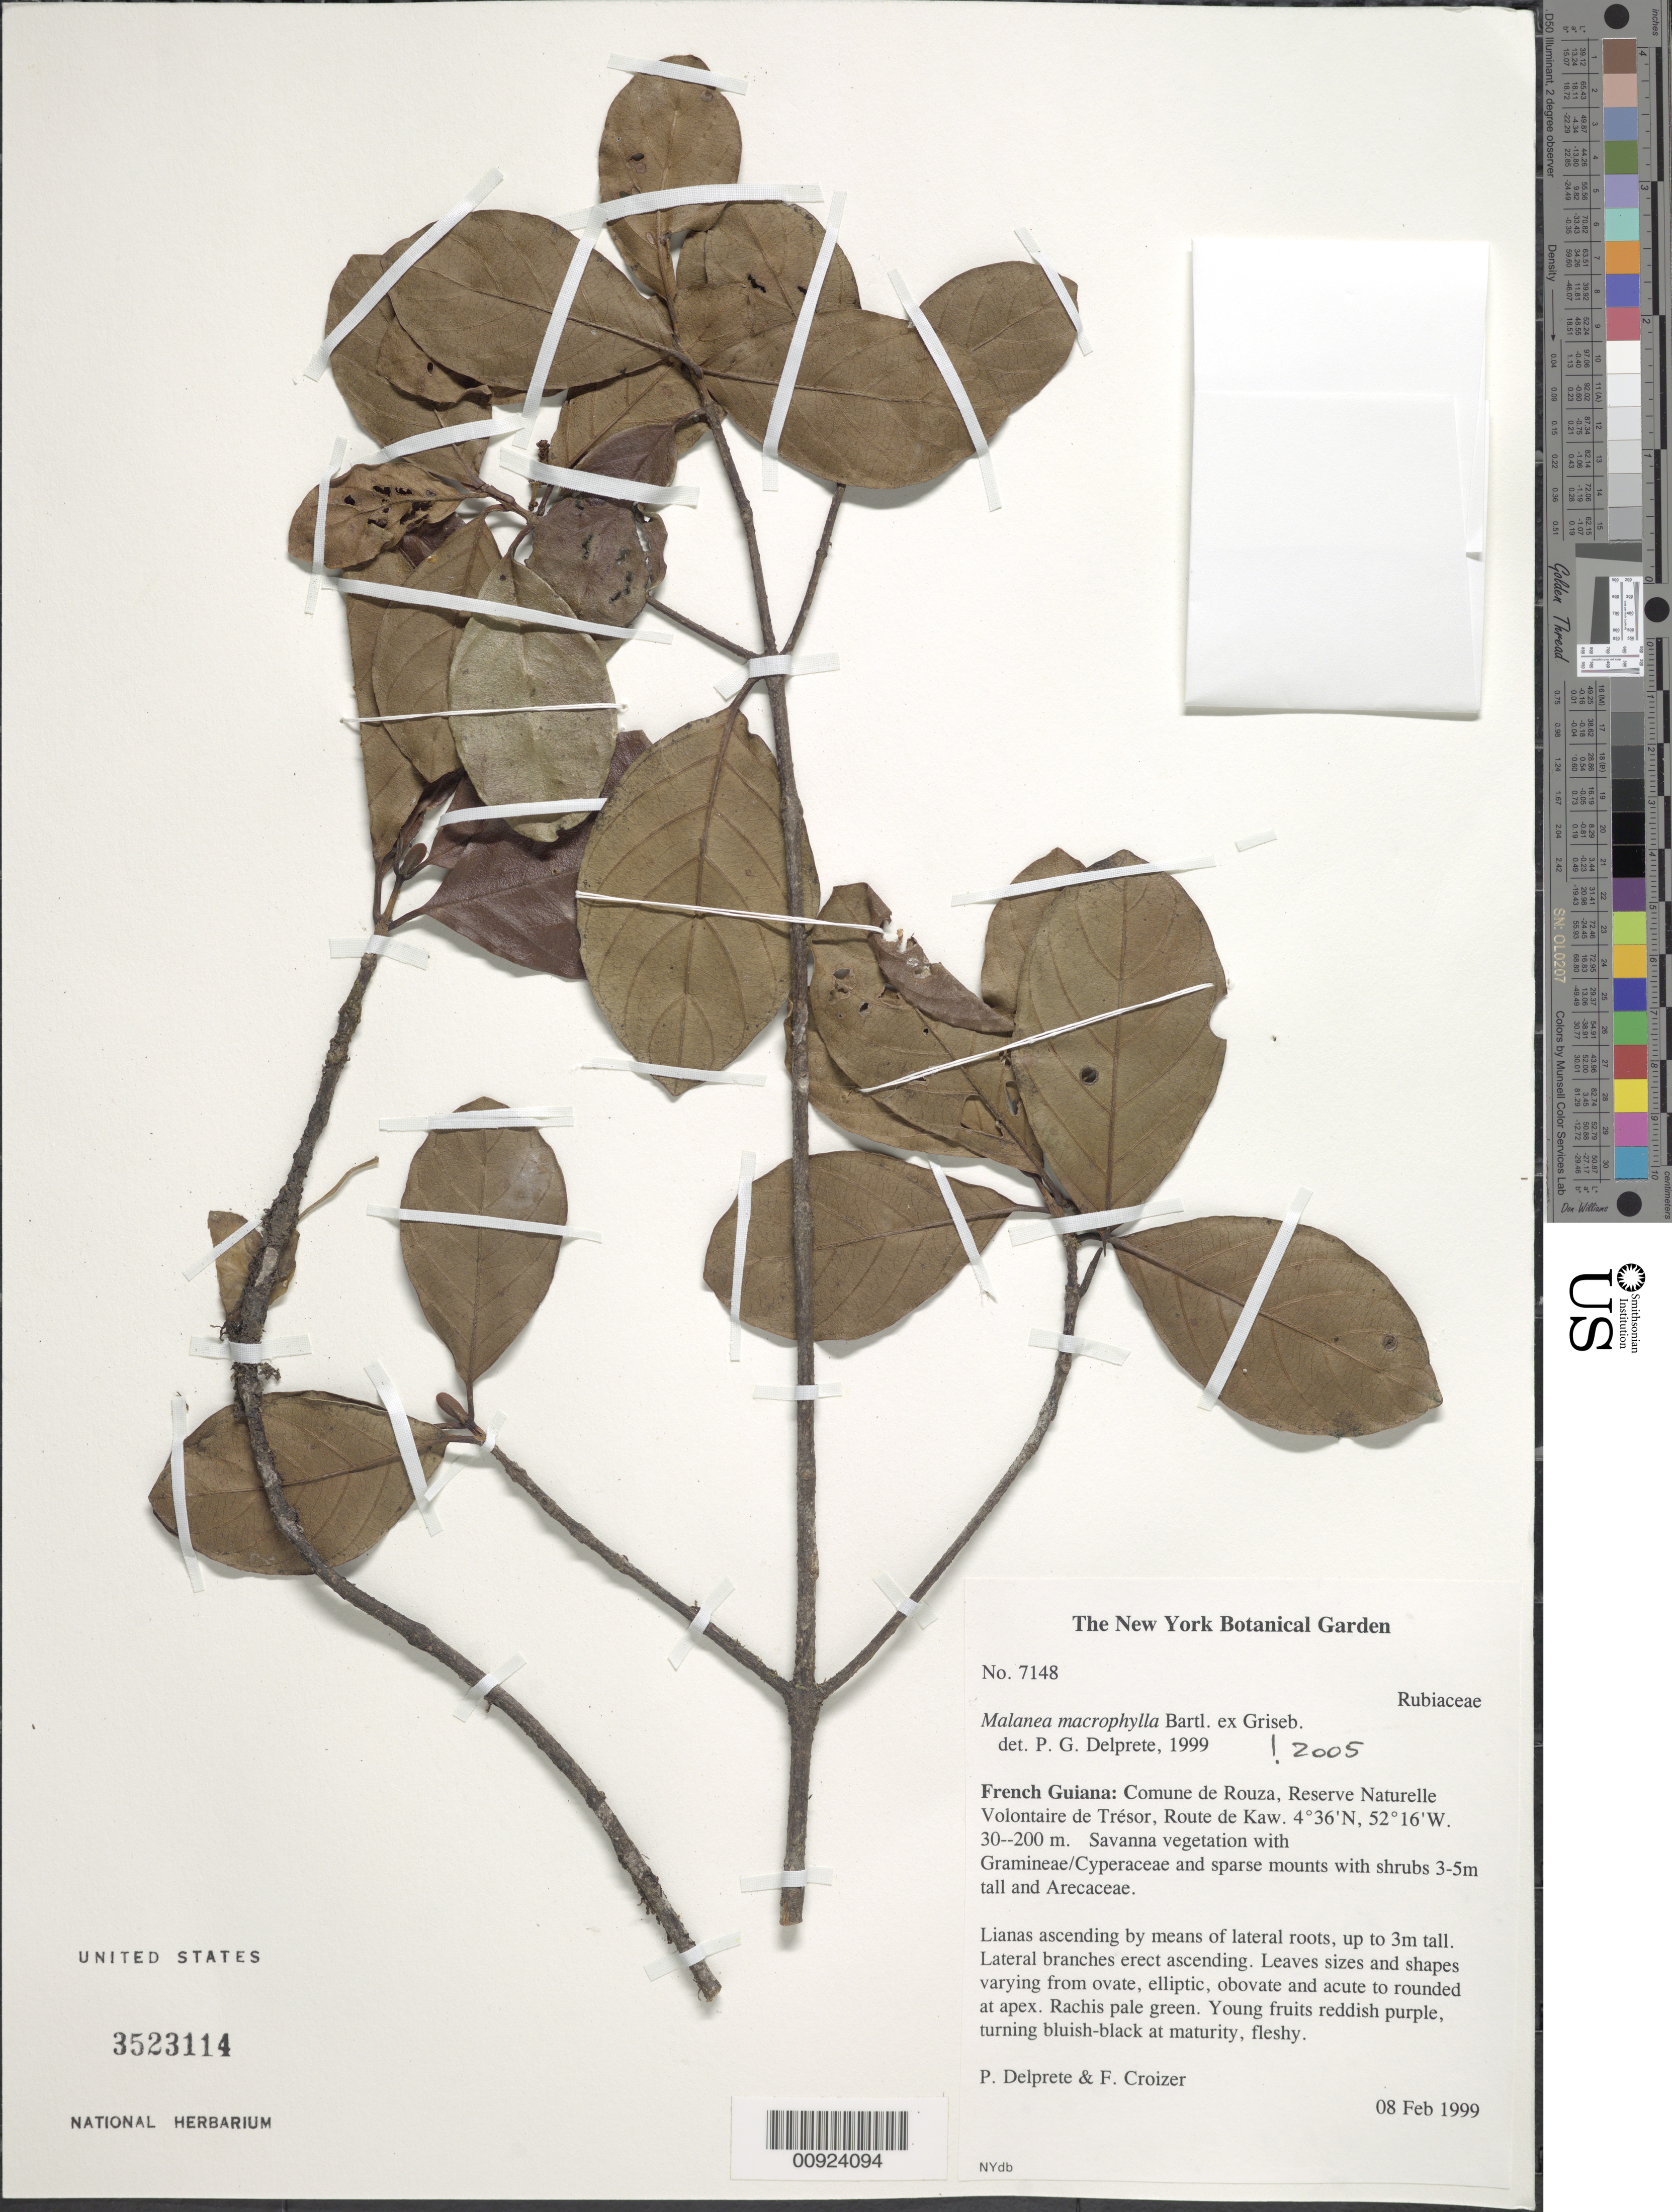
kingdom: Plantae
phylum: Tracheophyta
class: Magnoliopsida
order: Gentianales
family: Rubiaceae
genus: Malanea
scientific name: Malanea macrophylla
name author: Bartl. ex Griseb.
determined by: Delprete, P. G., Herb. de Guyane Cay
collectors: P. G. Delprete & F. Crozier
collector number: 7148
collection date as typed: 8-Feb-99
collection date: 1999-02-08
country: French Guiana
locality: Comune de Rouza, Reserve Naturelle Volontaire de Trésor, Route de Kaw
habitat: Savanna vegetation with Graminae/Cyperaceae and sparse mounts with shrubs 3-5m tall and Arecaceae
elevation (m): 30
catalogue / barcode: US 3523114